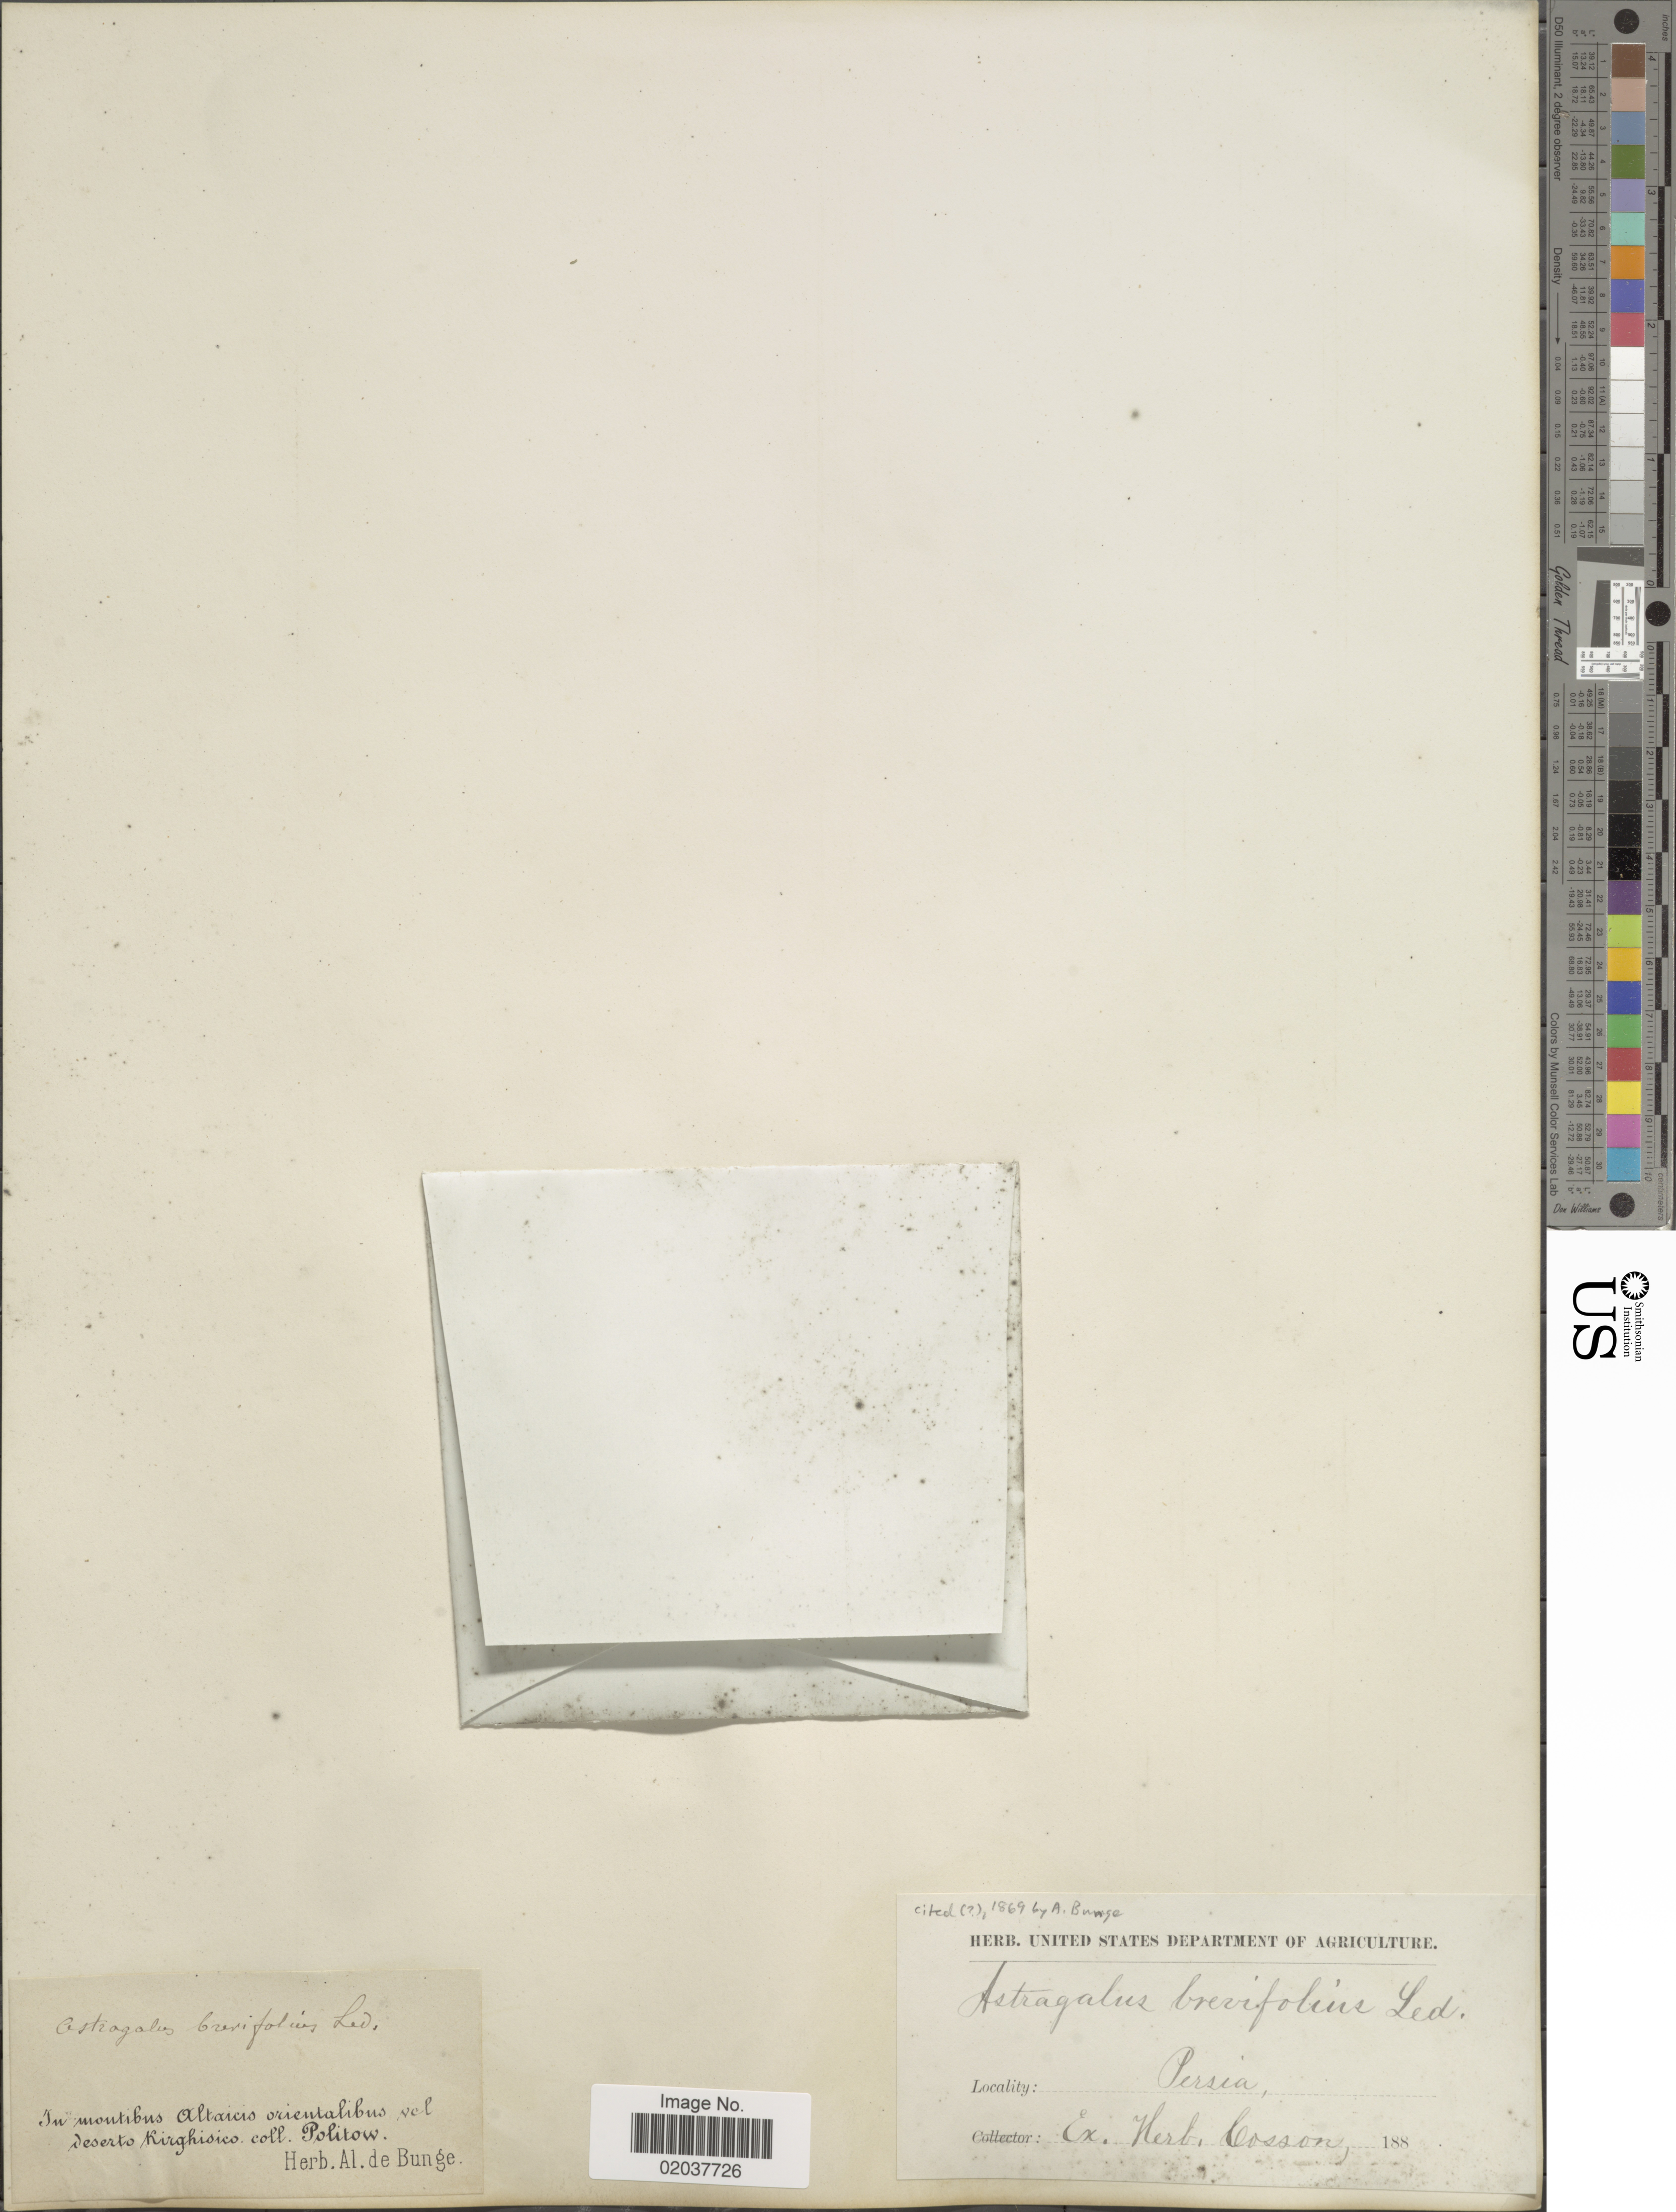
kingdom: Plantae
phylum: Tracheophyta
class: Magnoliopsida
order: Fabales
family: Fabaceae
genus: Astragalus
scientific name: Astragalus brevifolius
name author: Ledeb.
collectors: -. Politow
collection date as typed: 188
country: Iran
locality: Perisa, montibus Altaicis orientalibus vel deserto Kirghisico